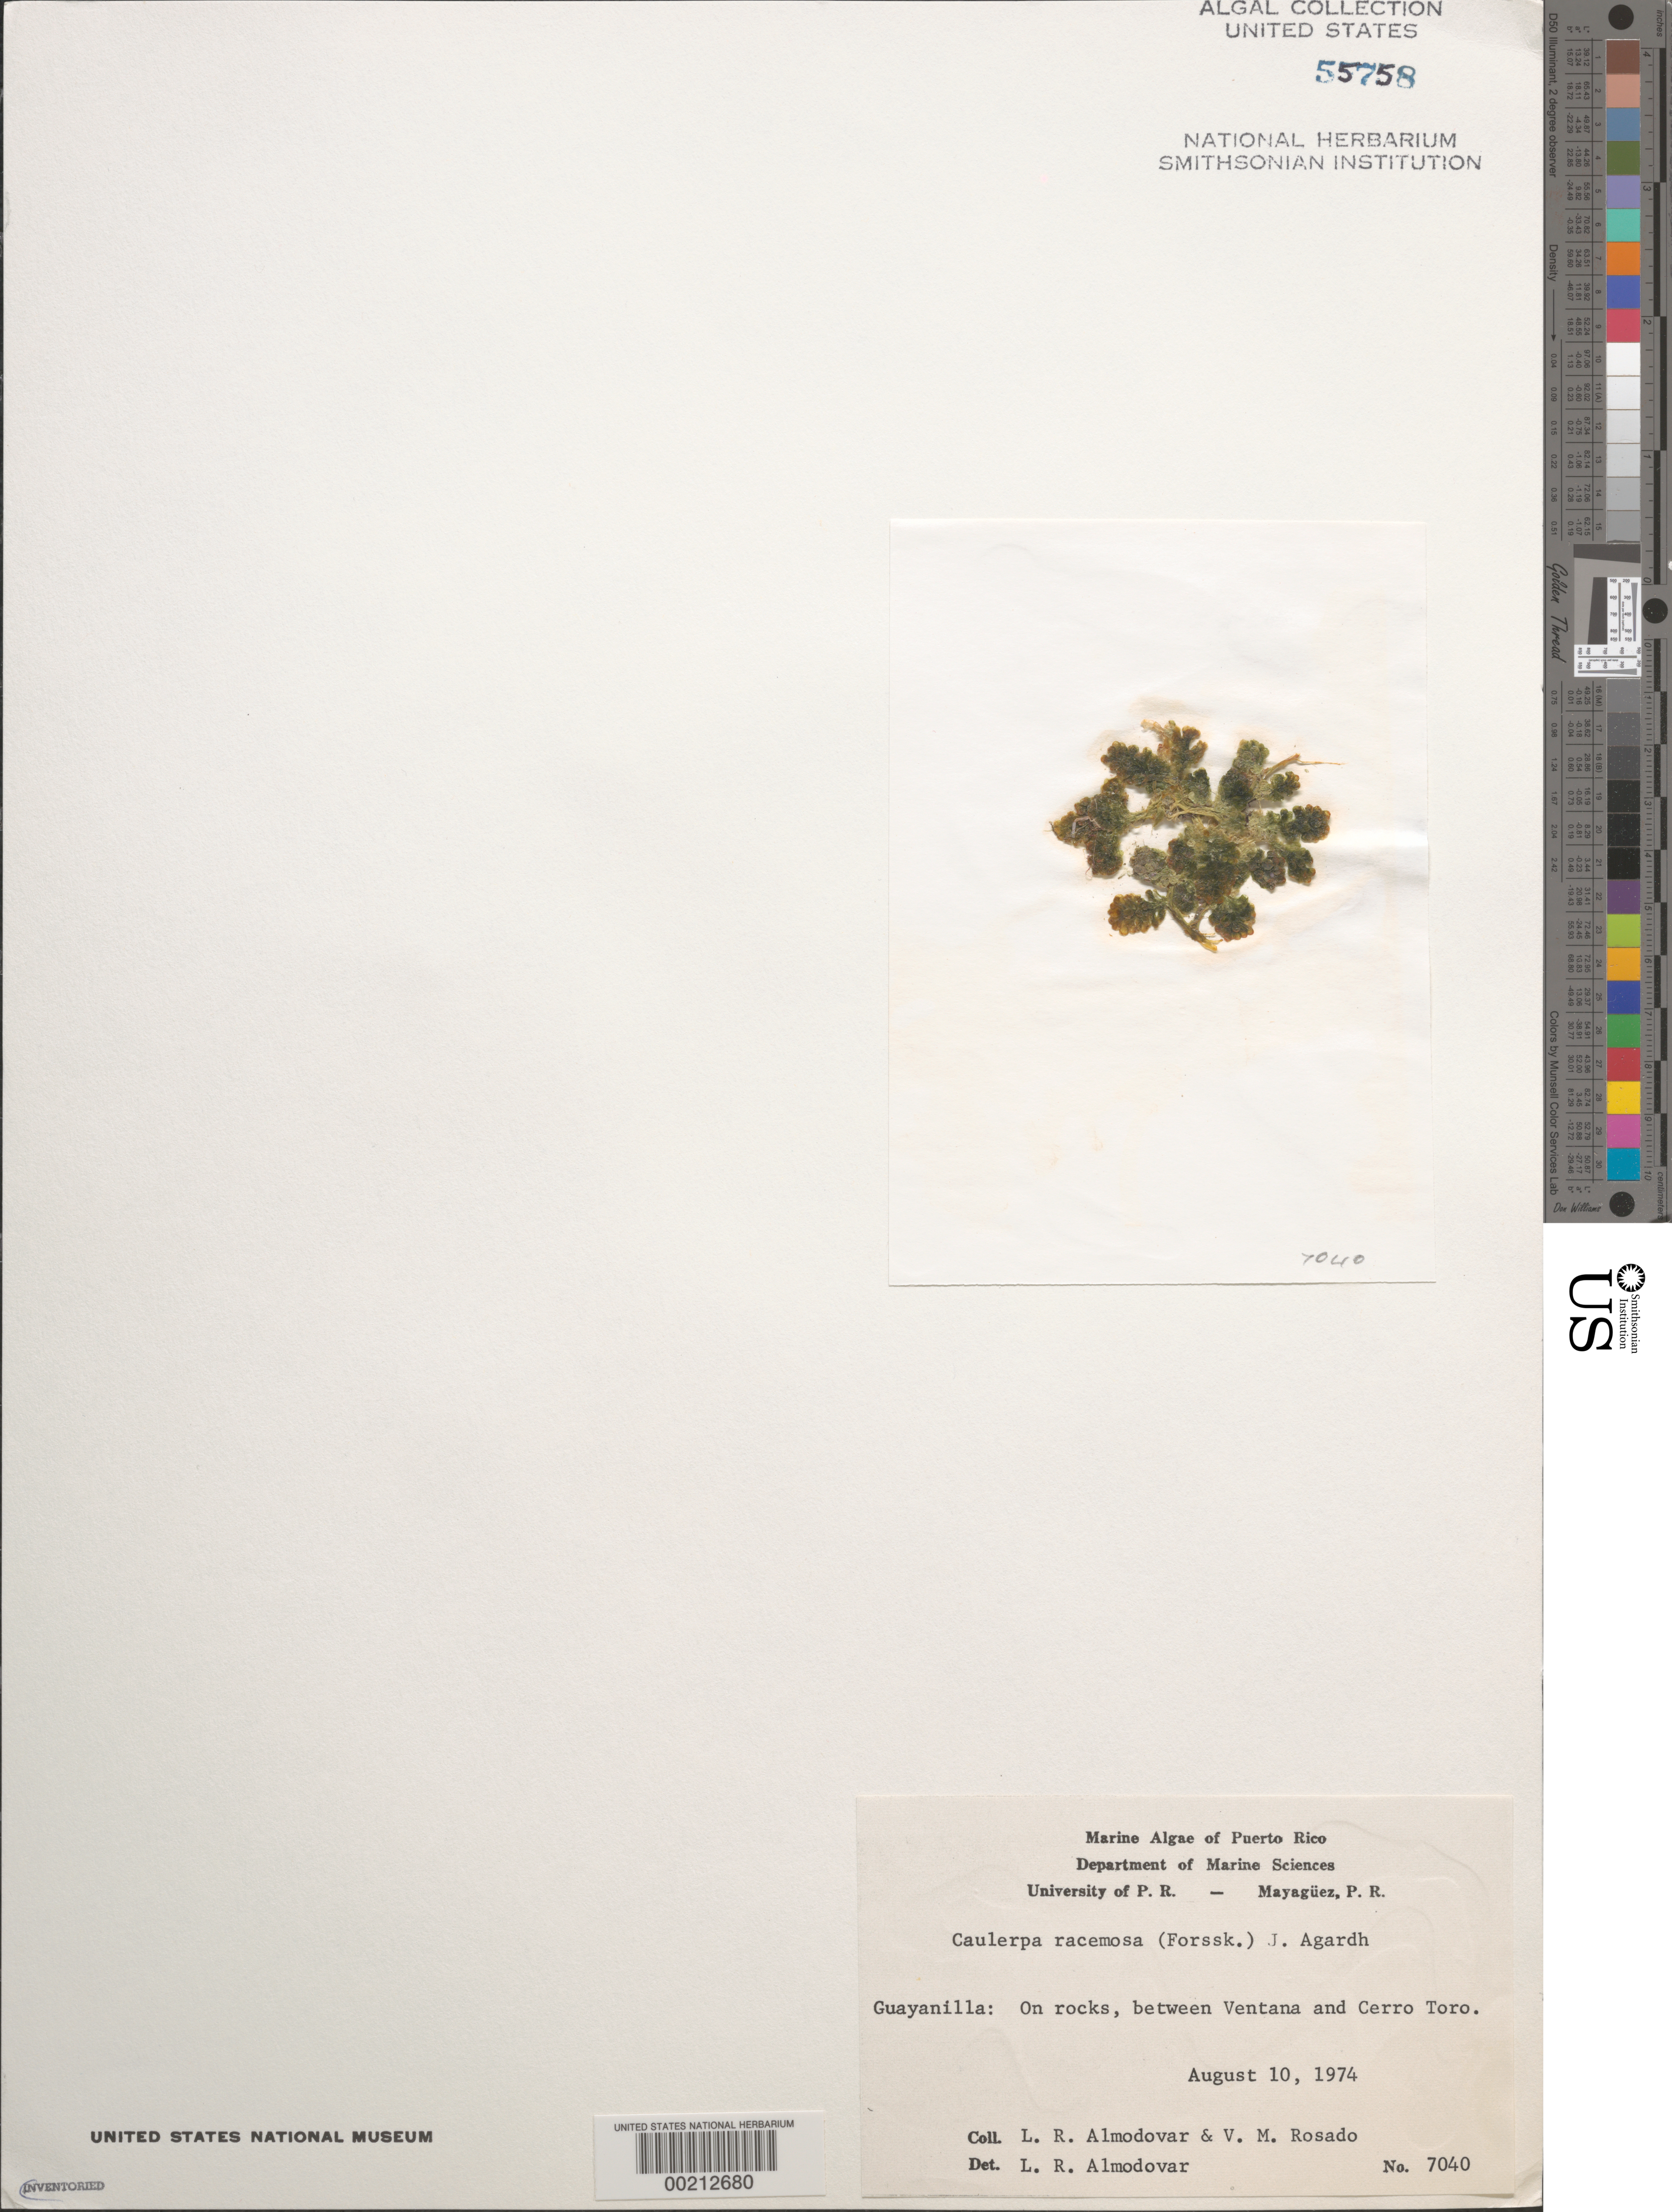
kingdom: Plantae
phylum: Chlorophyta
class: Ulvophyceae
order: Bryopsidales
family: Caulerpaceae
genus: Caulerpa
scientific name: Caulerpa racemosa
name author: (Forssk.) J. Agardh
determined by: Almodovar, L. R.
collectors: L. Almodovar & V. Rosado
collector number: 7040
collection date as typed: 10 Aug 1974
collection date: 1974-08-10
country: Puerto Rico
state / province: Guayanilla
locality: Between ventana and cerro toro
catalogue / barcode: US 55758